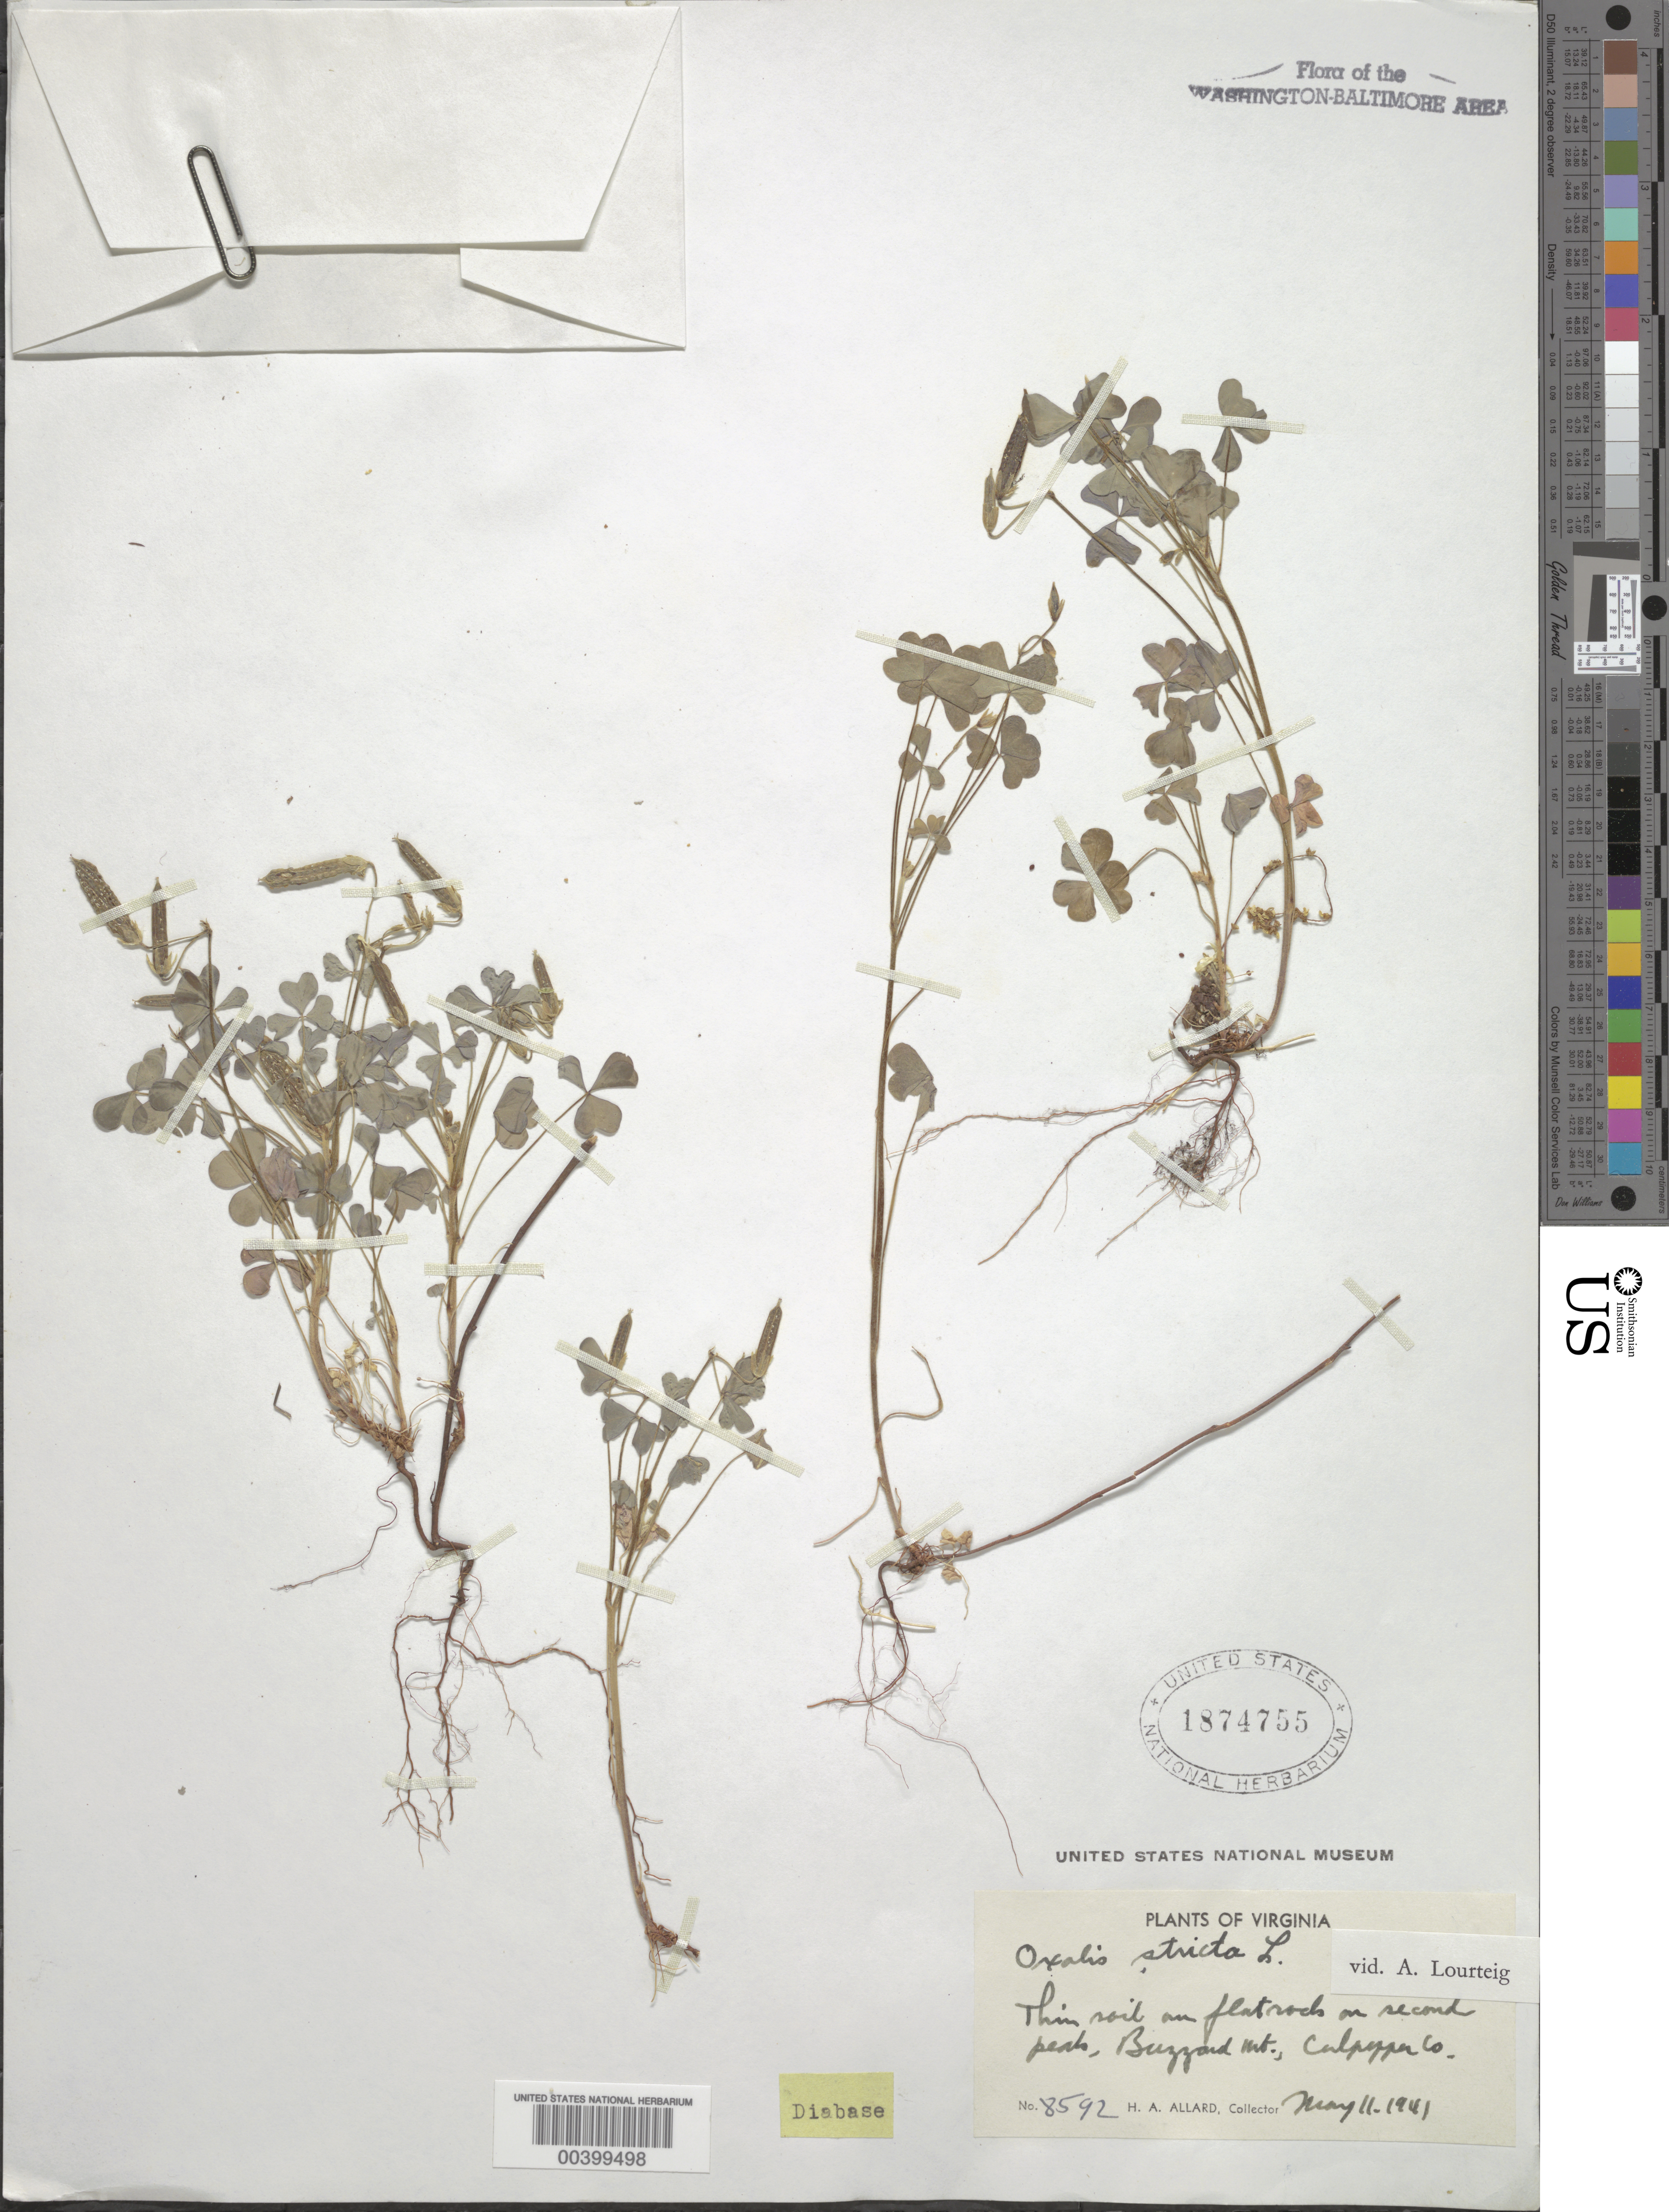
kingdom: Plantae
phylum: Tracheophyta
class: Magnoliopsida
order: Oxalidales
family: Oxalidaceae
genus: Oxalis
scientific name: Oxalis stricta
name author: L.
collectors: H. A. Allard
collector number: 8592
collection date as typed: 11 May 1941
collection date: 1941-05-11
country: United States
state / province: Virginia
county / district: Culpeper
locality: Buzzard Mountain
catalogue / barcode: US 1874755